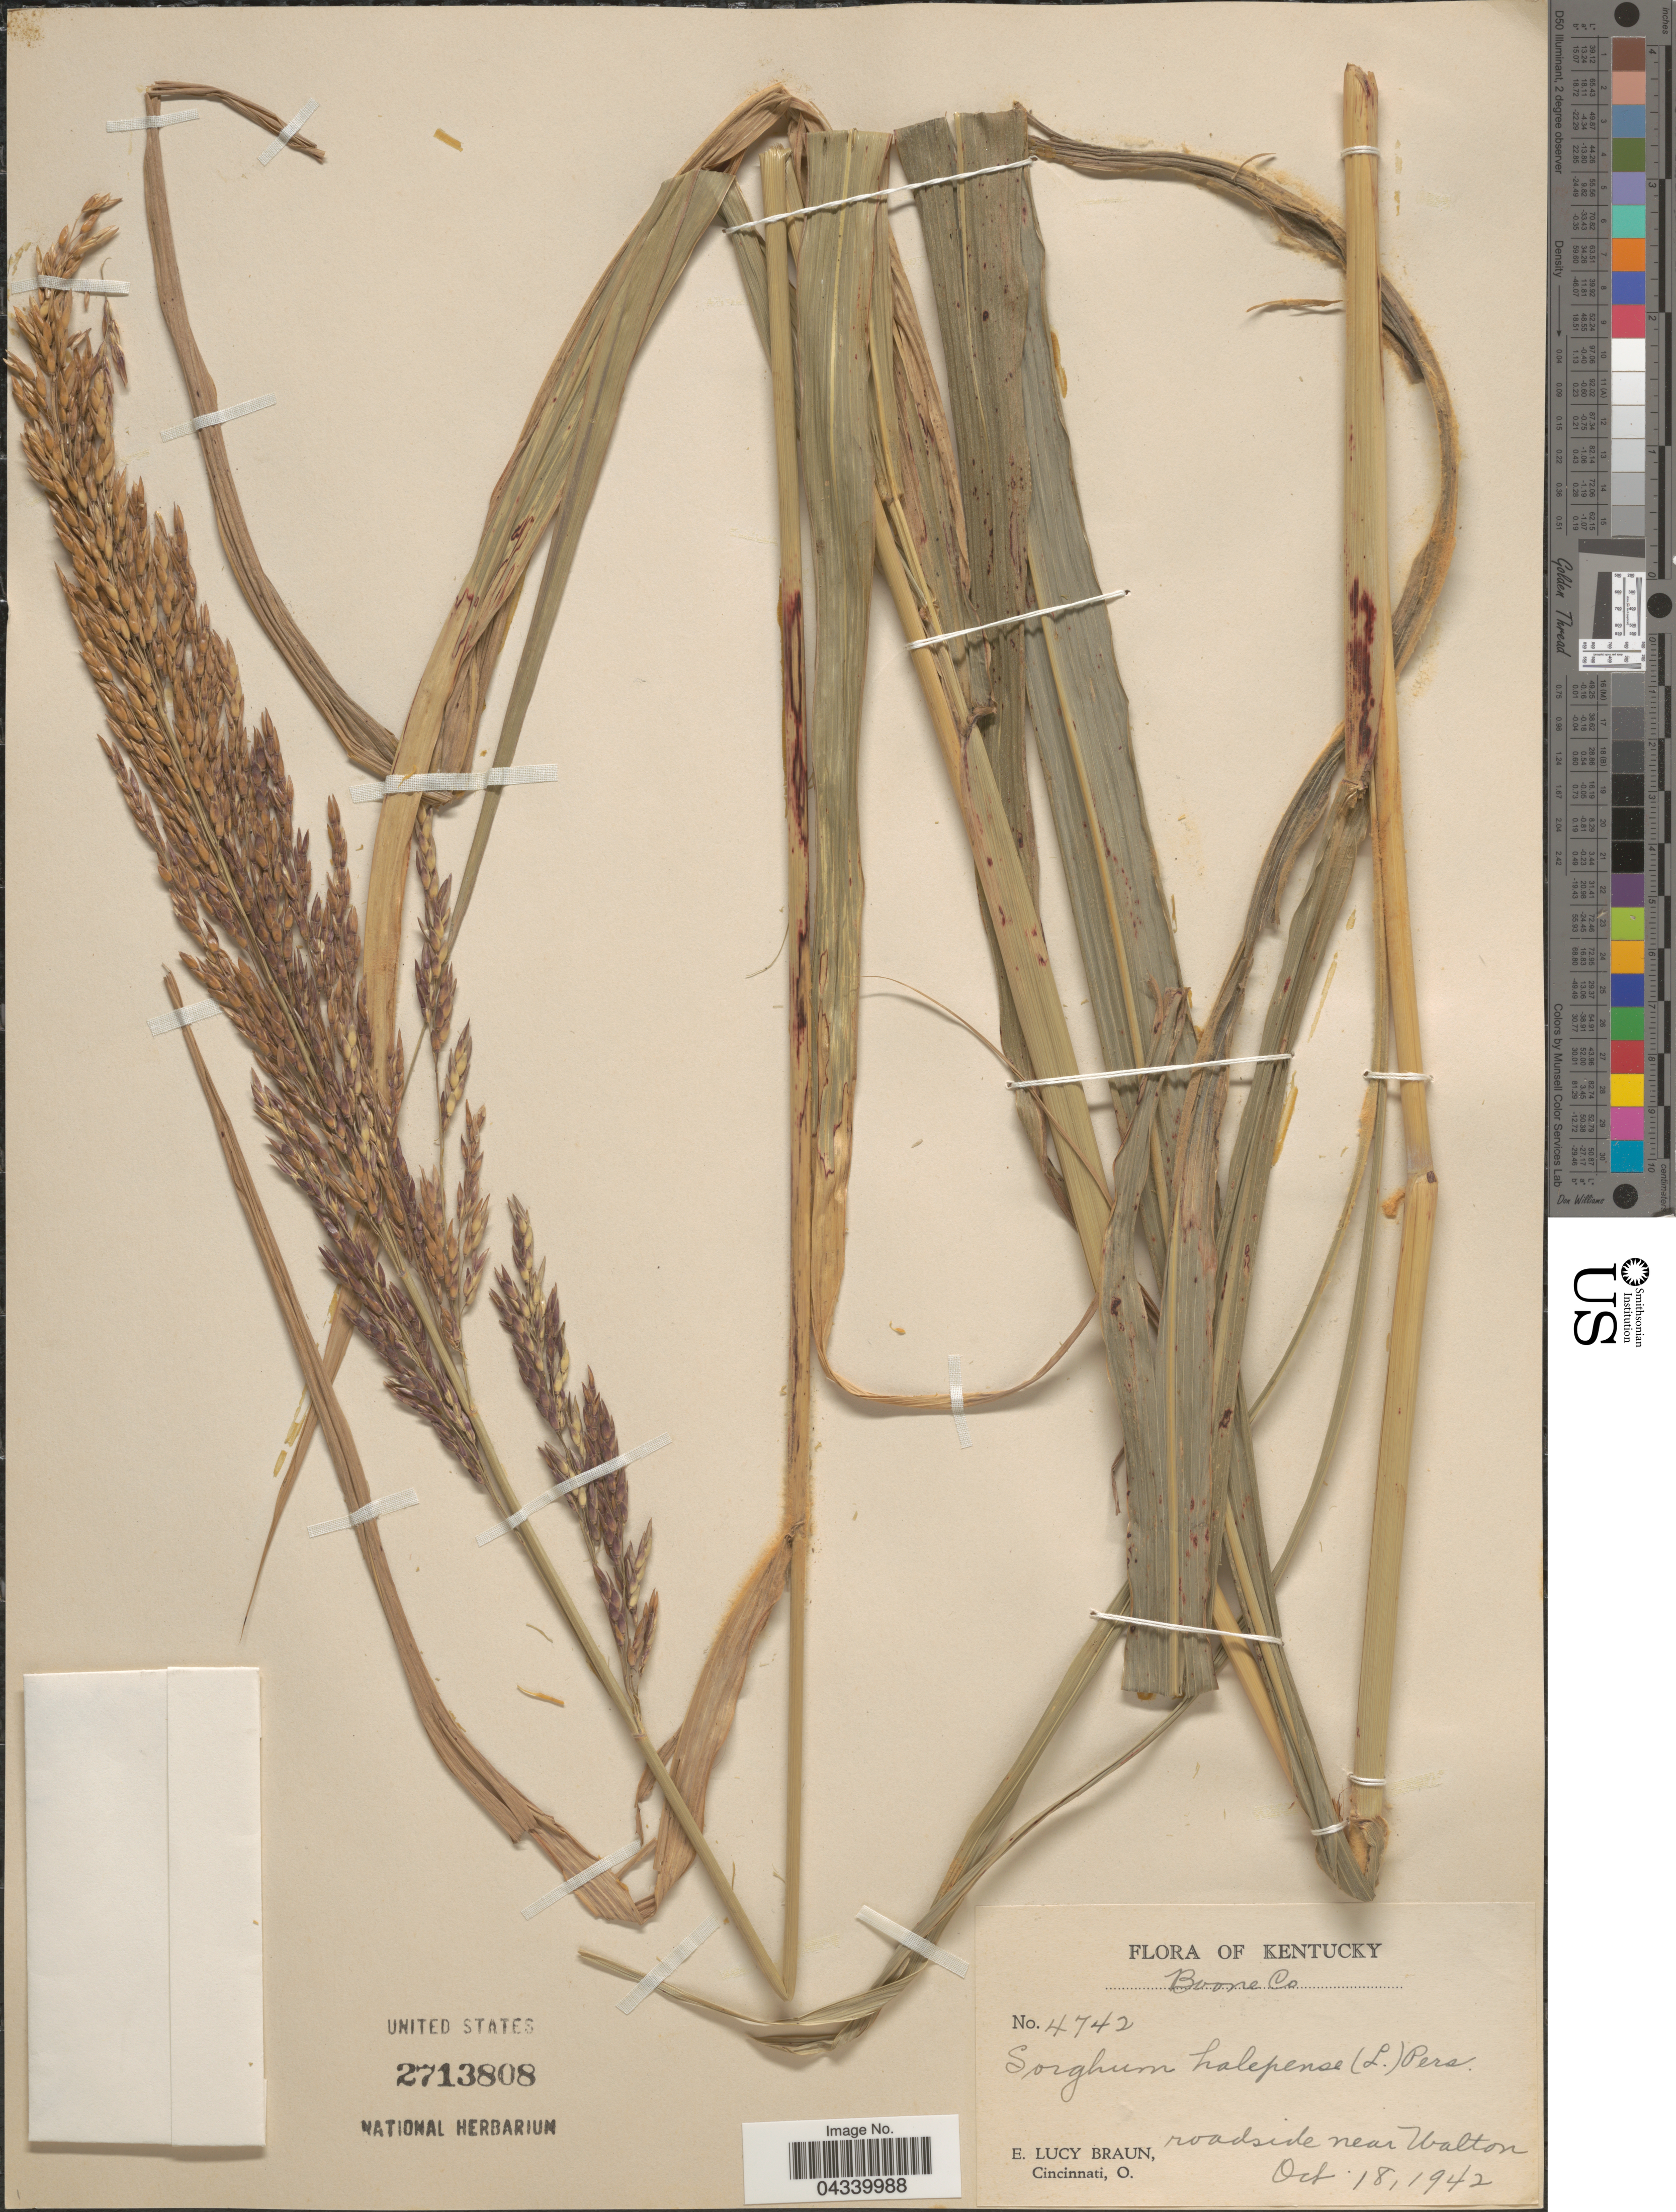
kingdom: Plantae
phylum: Tracheophyta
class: Liliopsida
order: Poales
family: Poaceae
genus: Sorghum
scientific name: Sorghum halepense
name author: (L.) Pers.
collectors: E. L. Braun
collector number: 4742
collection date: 1942-10-18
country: United States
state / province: Kentucky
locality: Boone Co. Roadside near Walton.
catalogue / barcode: US 2713808